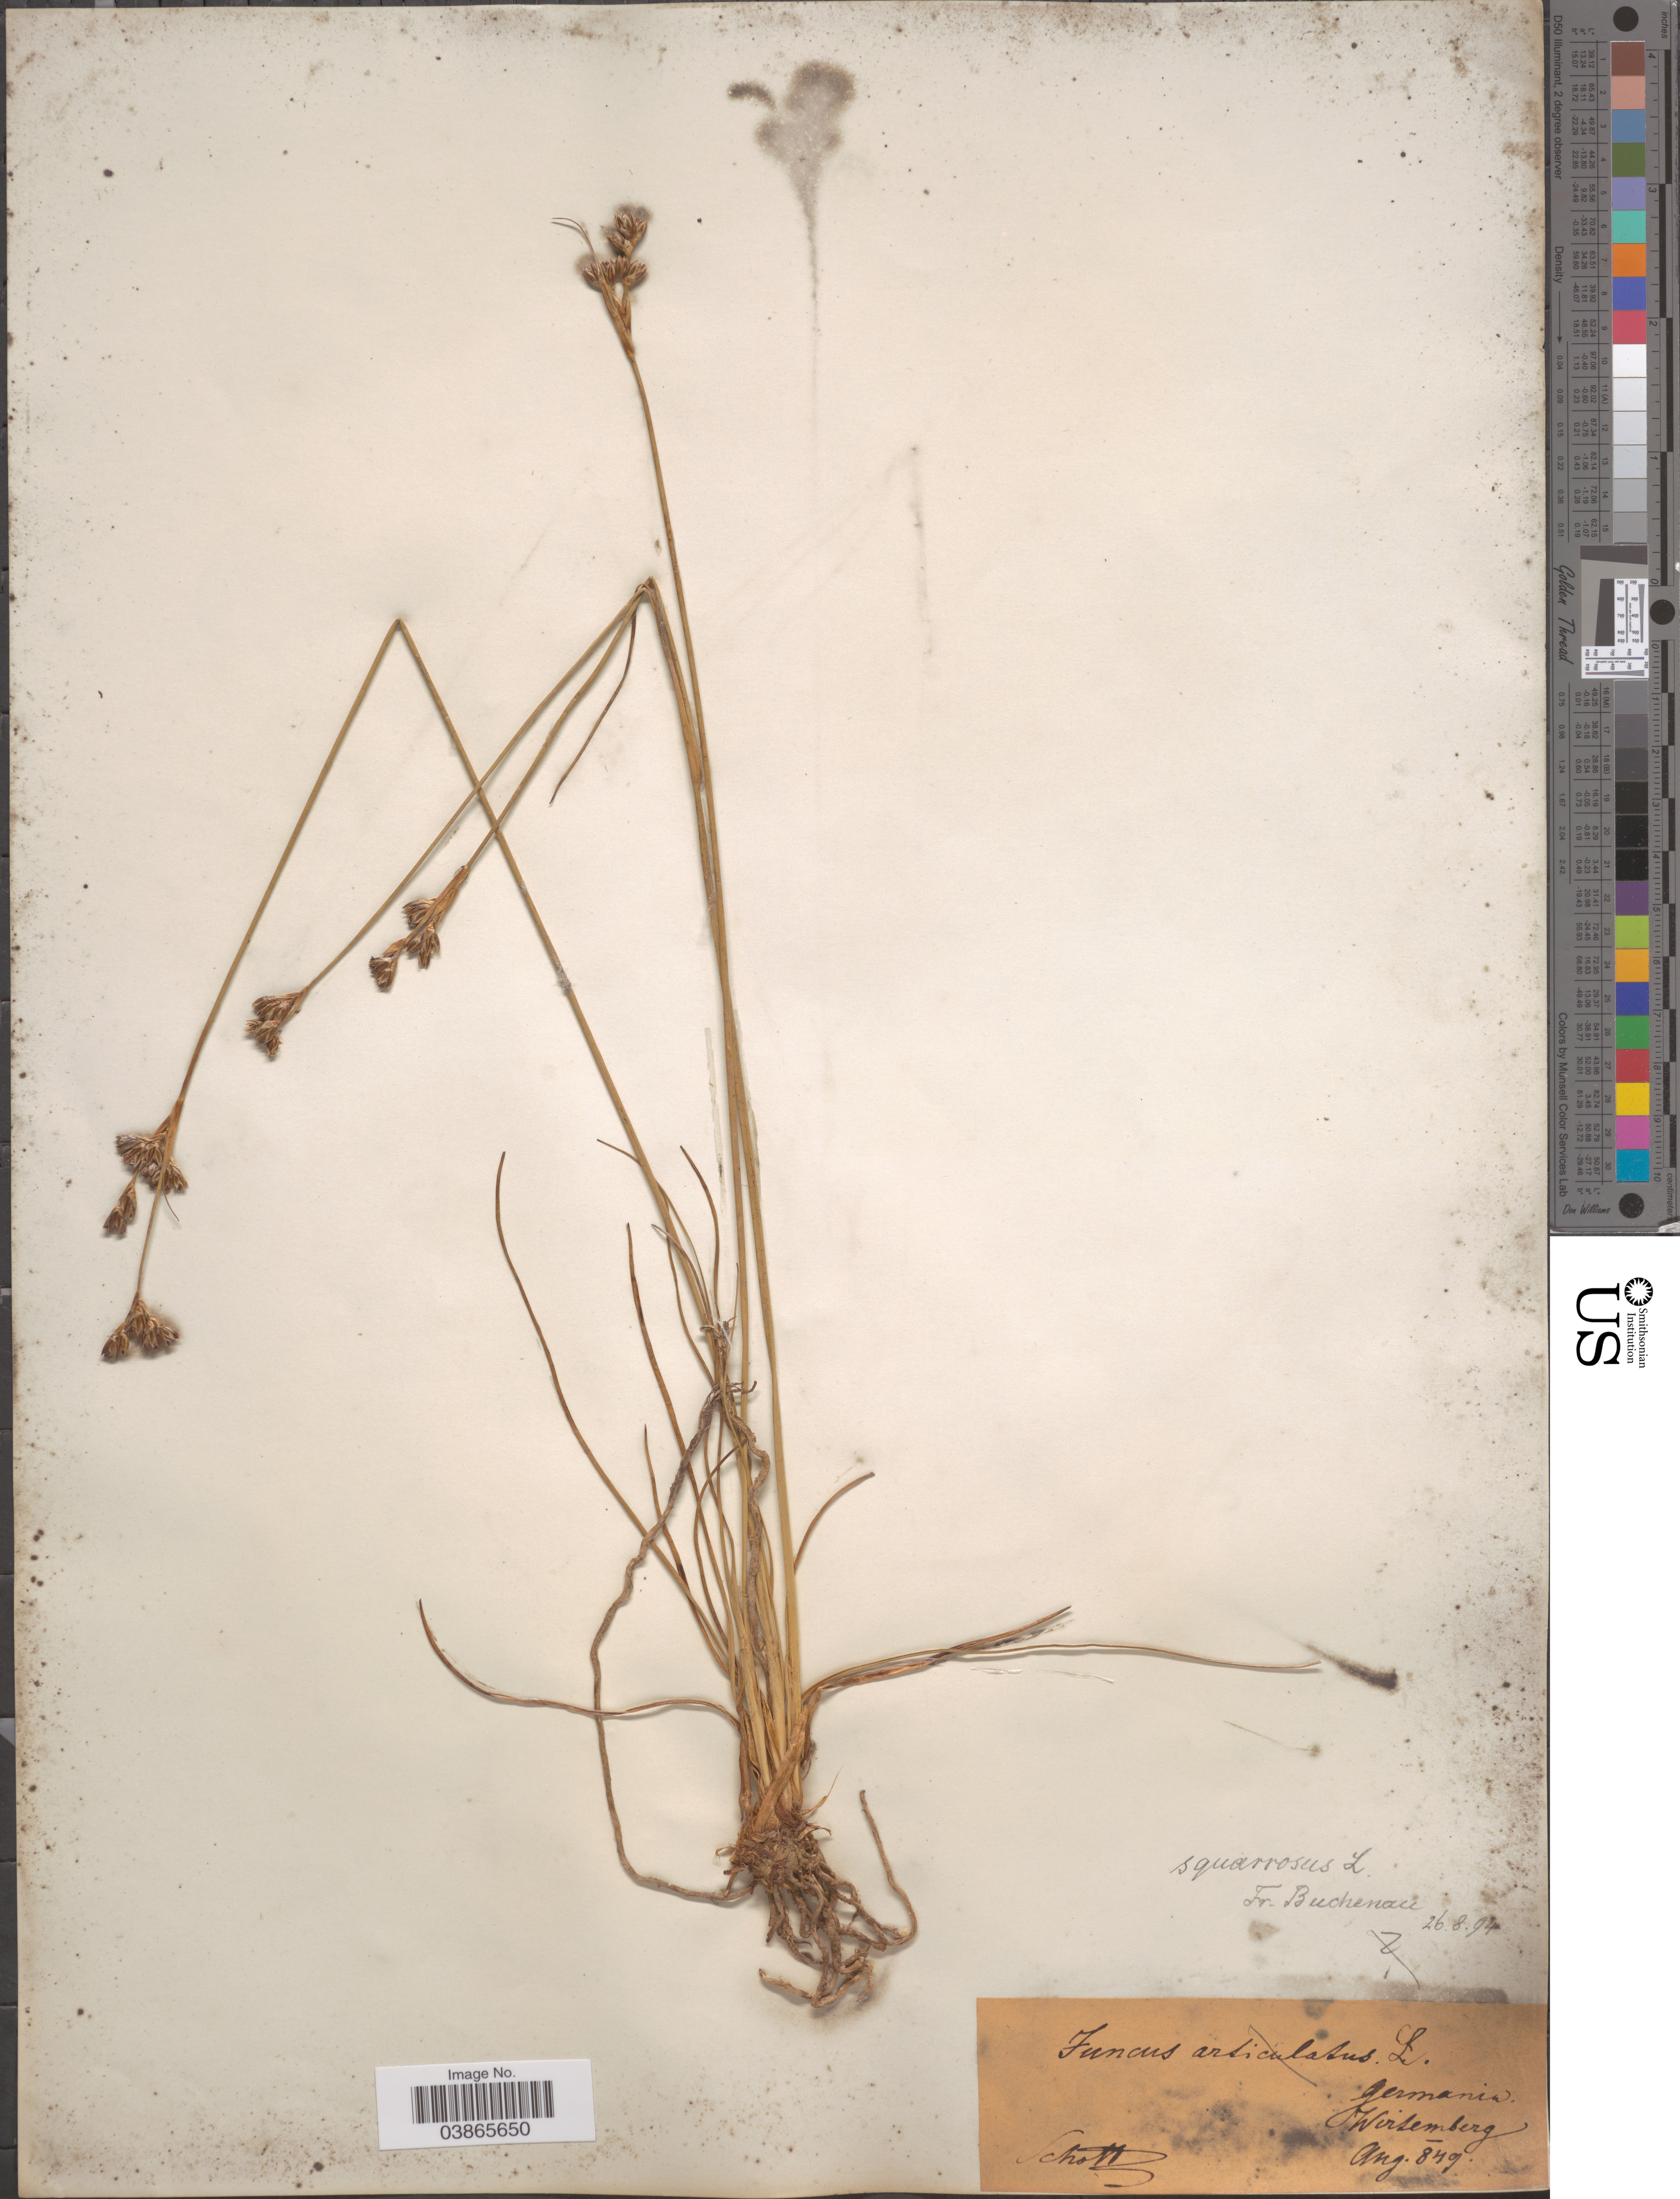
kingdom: Plantae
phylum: Tracheophyta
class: Liliopsida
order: Poales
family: Juncaceae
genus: Juncus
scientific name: Juncus squarrosus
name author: L.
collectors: -. Schottz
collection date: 1849-08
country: Germany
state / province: Baden-Württemberg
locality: Wirtemberg.